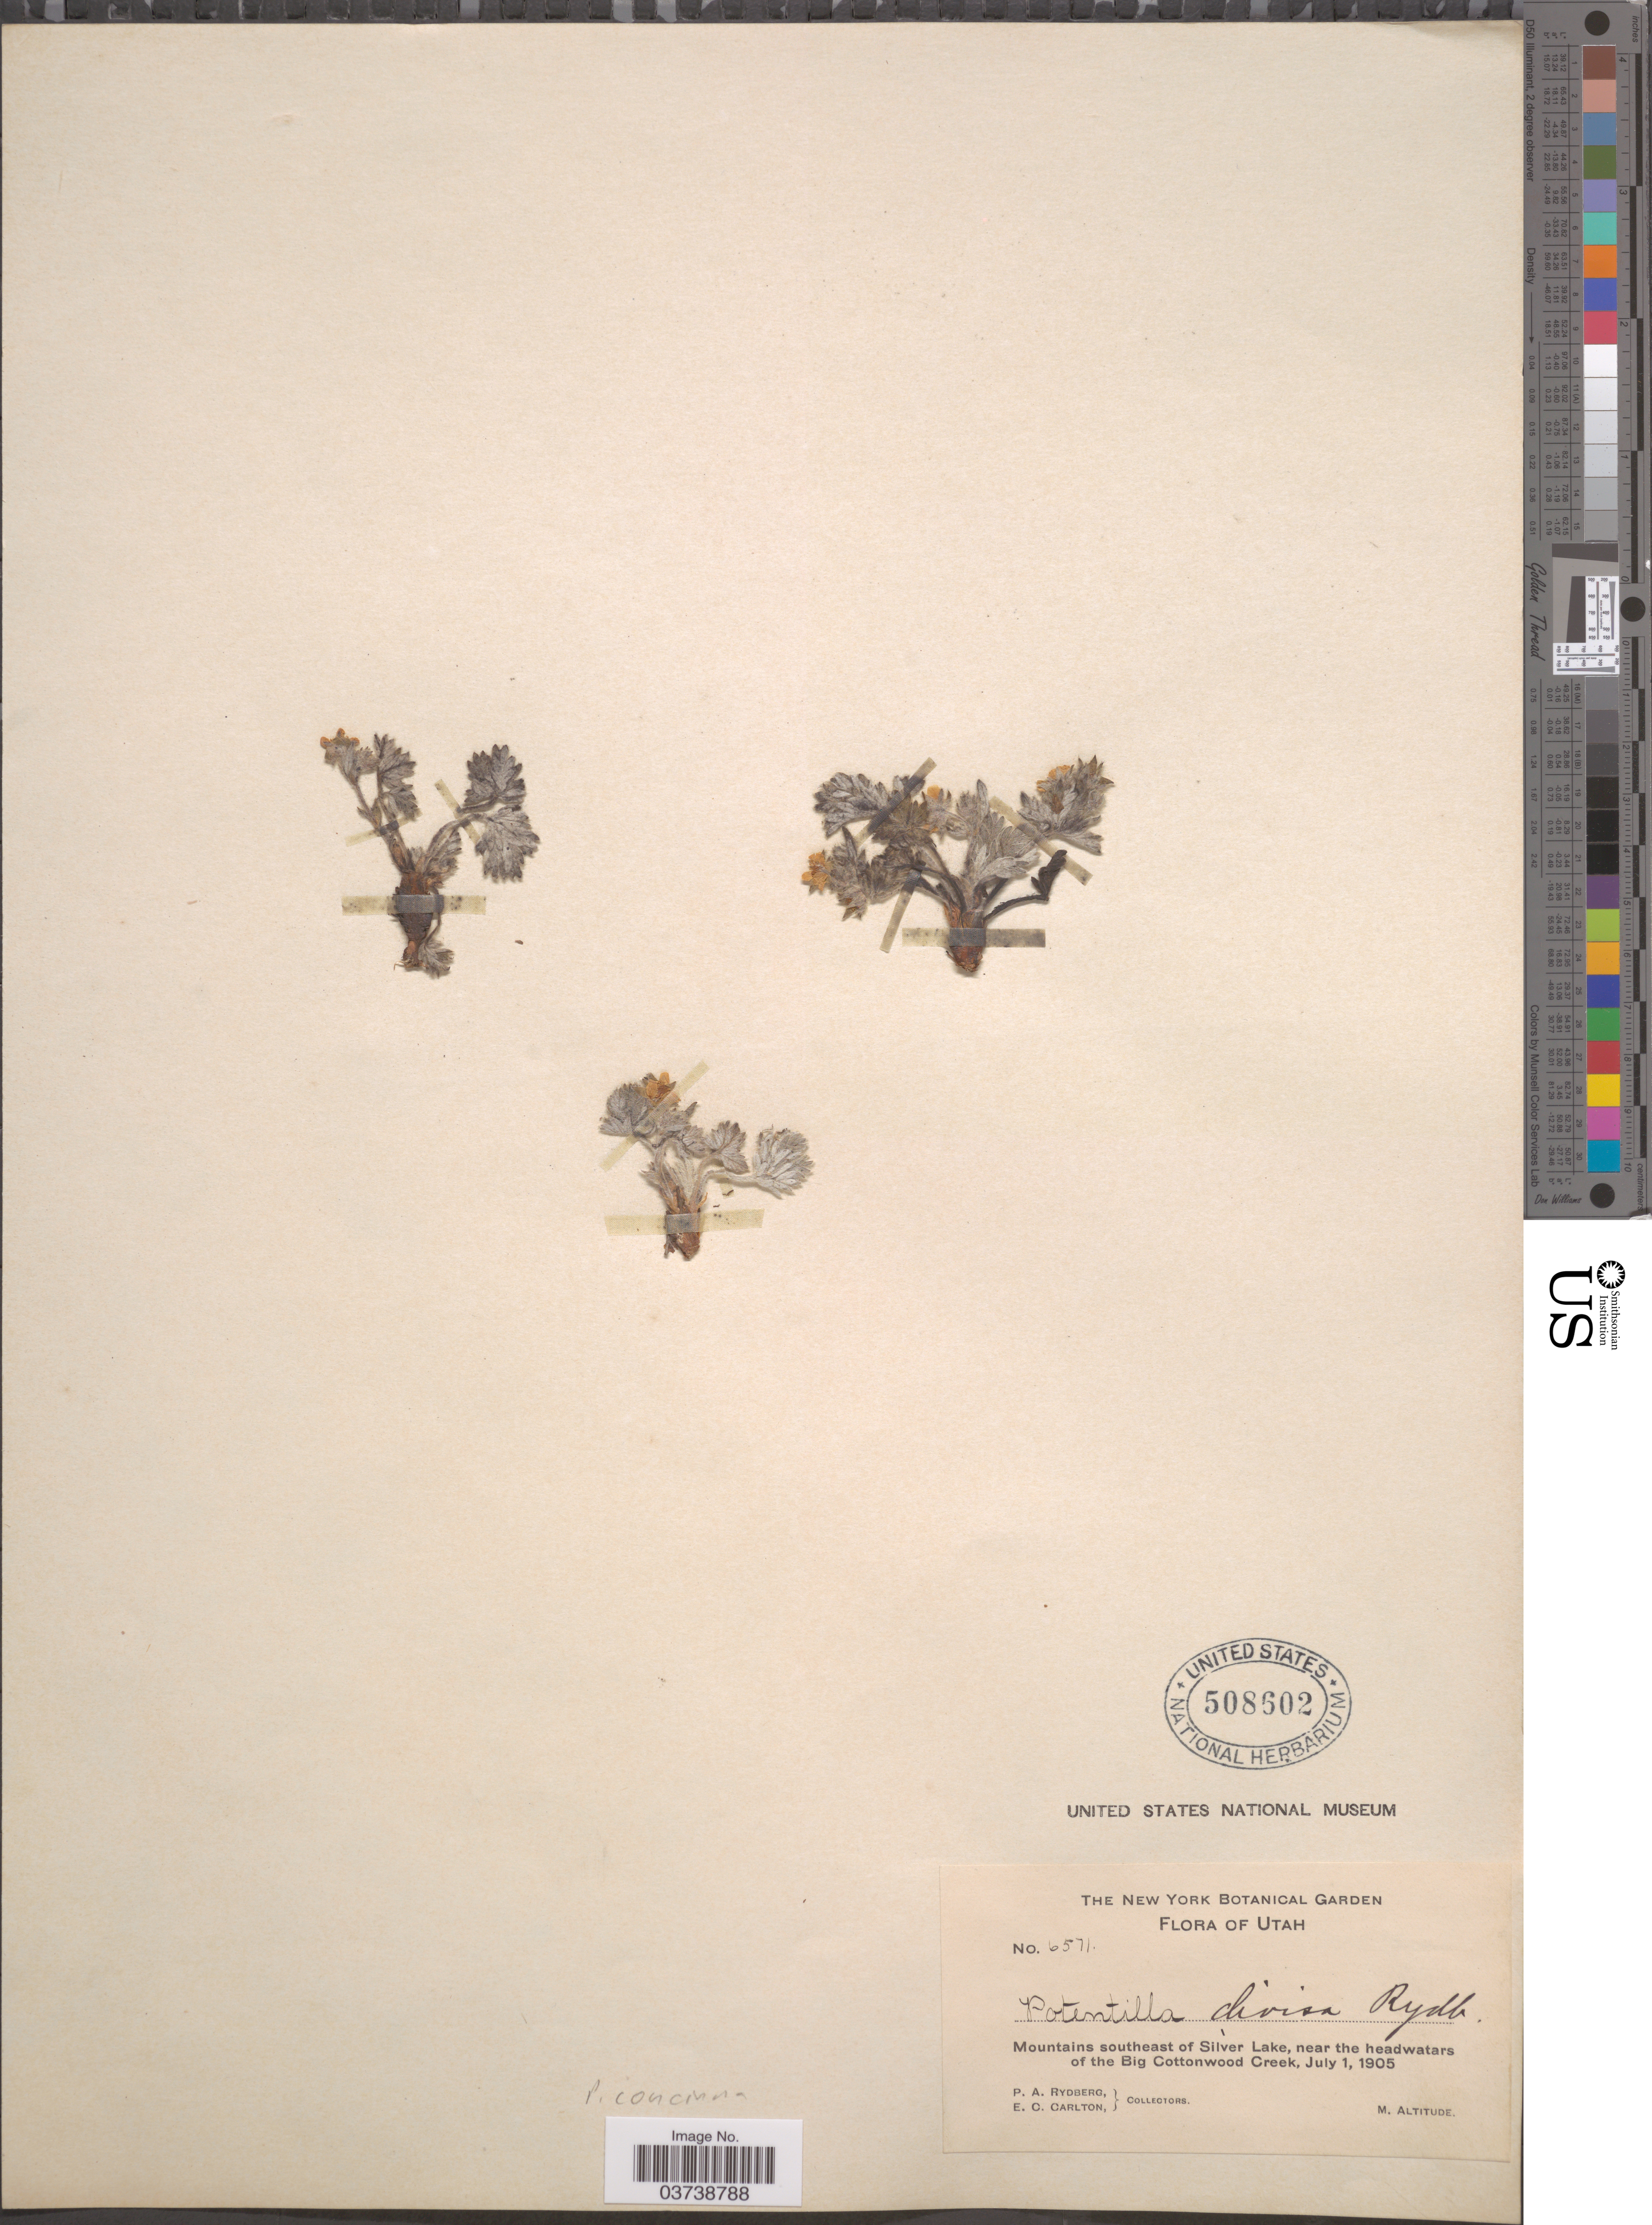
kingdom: Plantae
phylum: Tracheophyta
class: Magnoliopsida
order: Rosales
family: Rosaceae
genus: Potentilla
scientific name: Potentilla concinna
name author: Richardson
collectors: P. A. Rydberg & E. Carlton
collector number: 6571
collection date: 1905-07-01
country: United States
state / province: Utah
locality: Mountains southeast of Silver Lake, near the headwaters of the Big Cottonwood Creek.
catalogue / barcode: US 508602